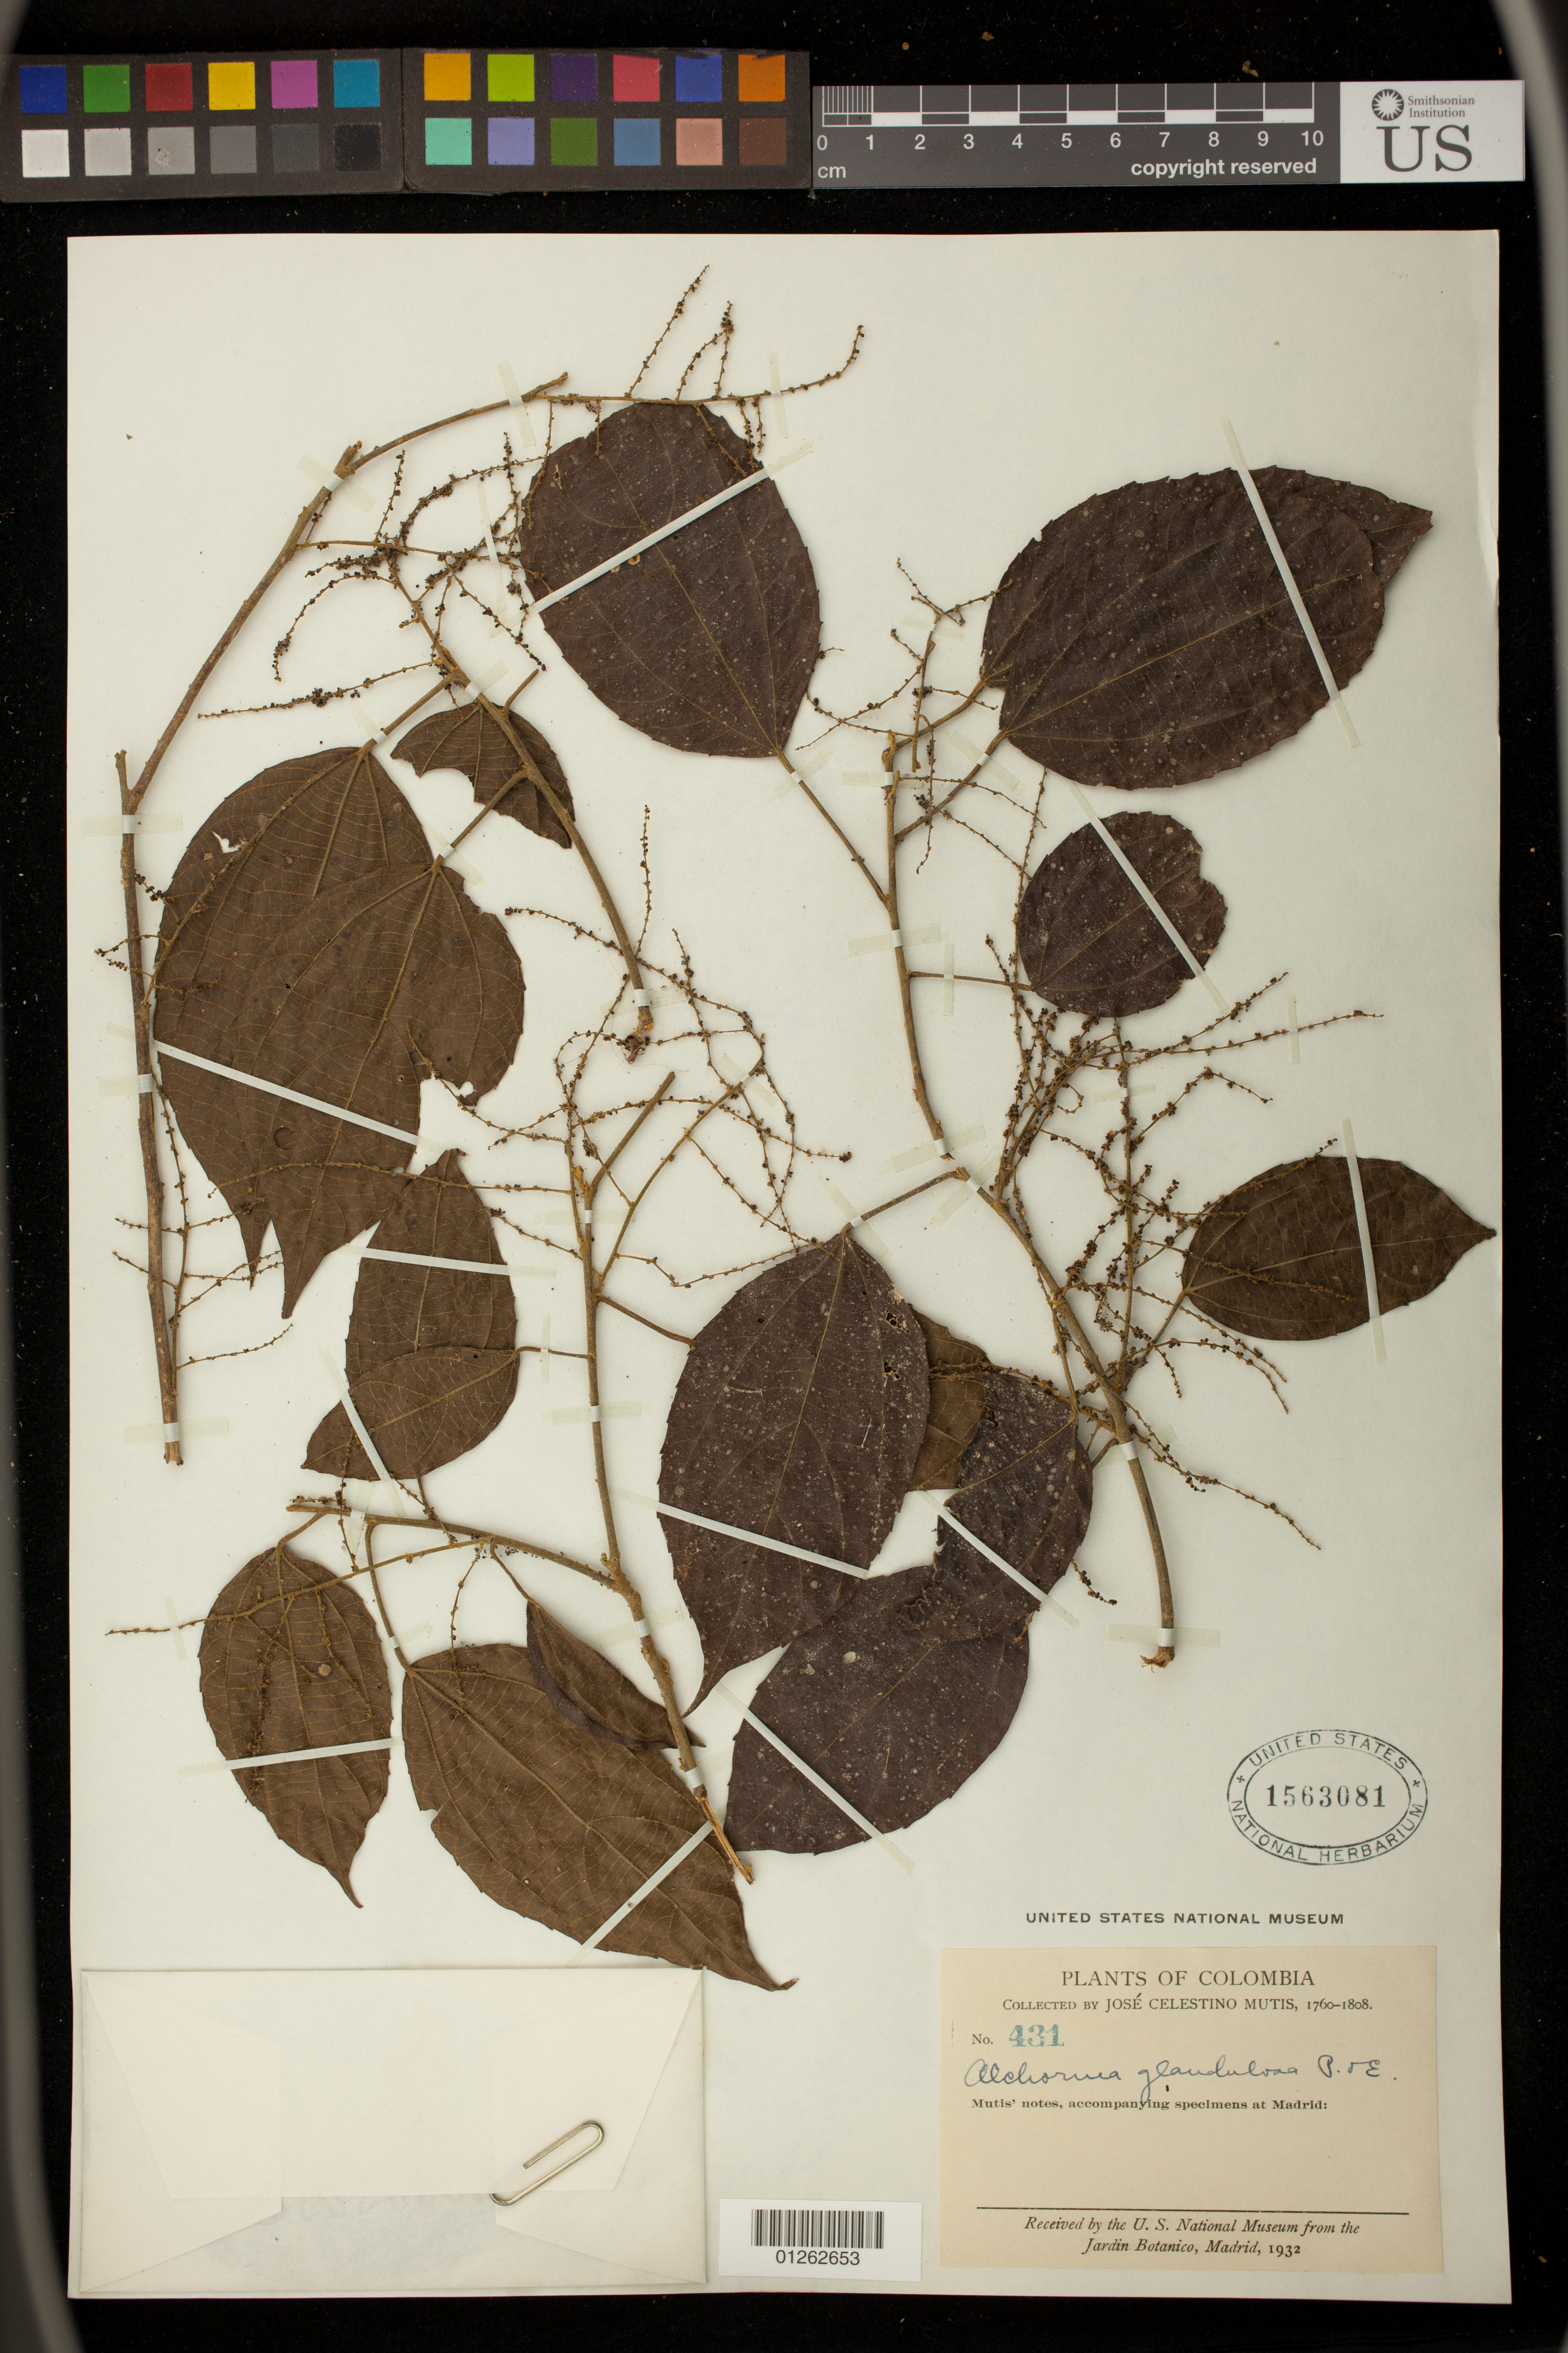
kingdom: Plantae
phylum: Tracheophyta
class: Magnoliopsida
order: Malpighiales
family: Euphorbiaceae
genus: Alchornea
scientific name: Alchornea glandulosa subsp. glandulosa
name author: Poepp.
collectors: J. C. B. Mutis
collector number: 431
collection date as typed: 1760-1808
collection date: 1760/1808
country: Colombia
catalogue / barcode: US 1563081